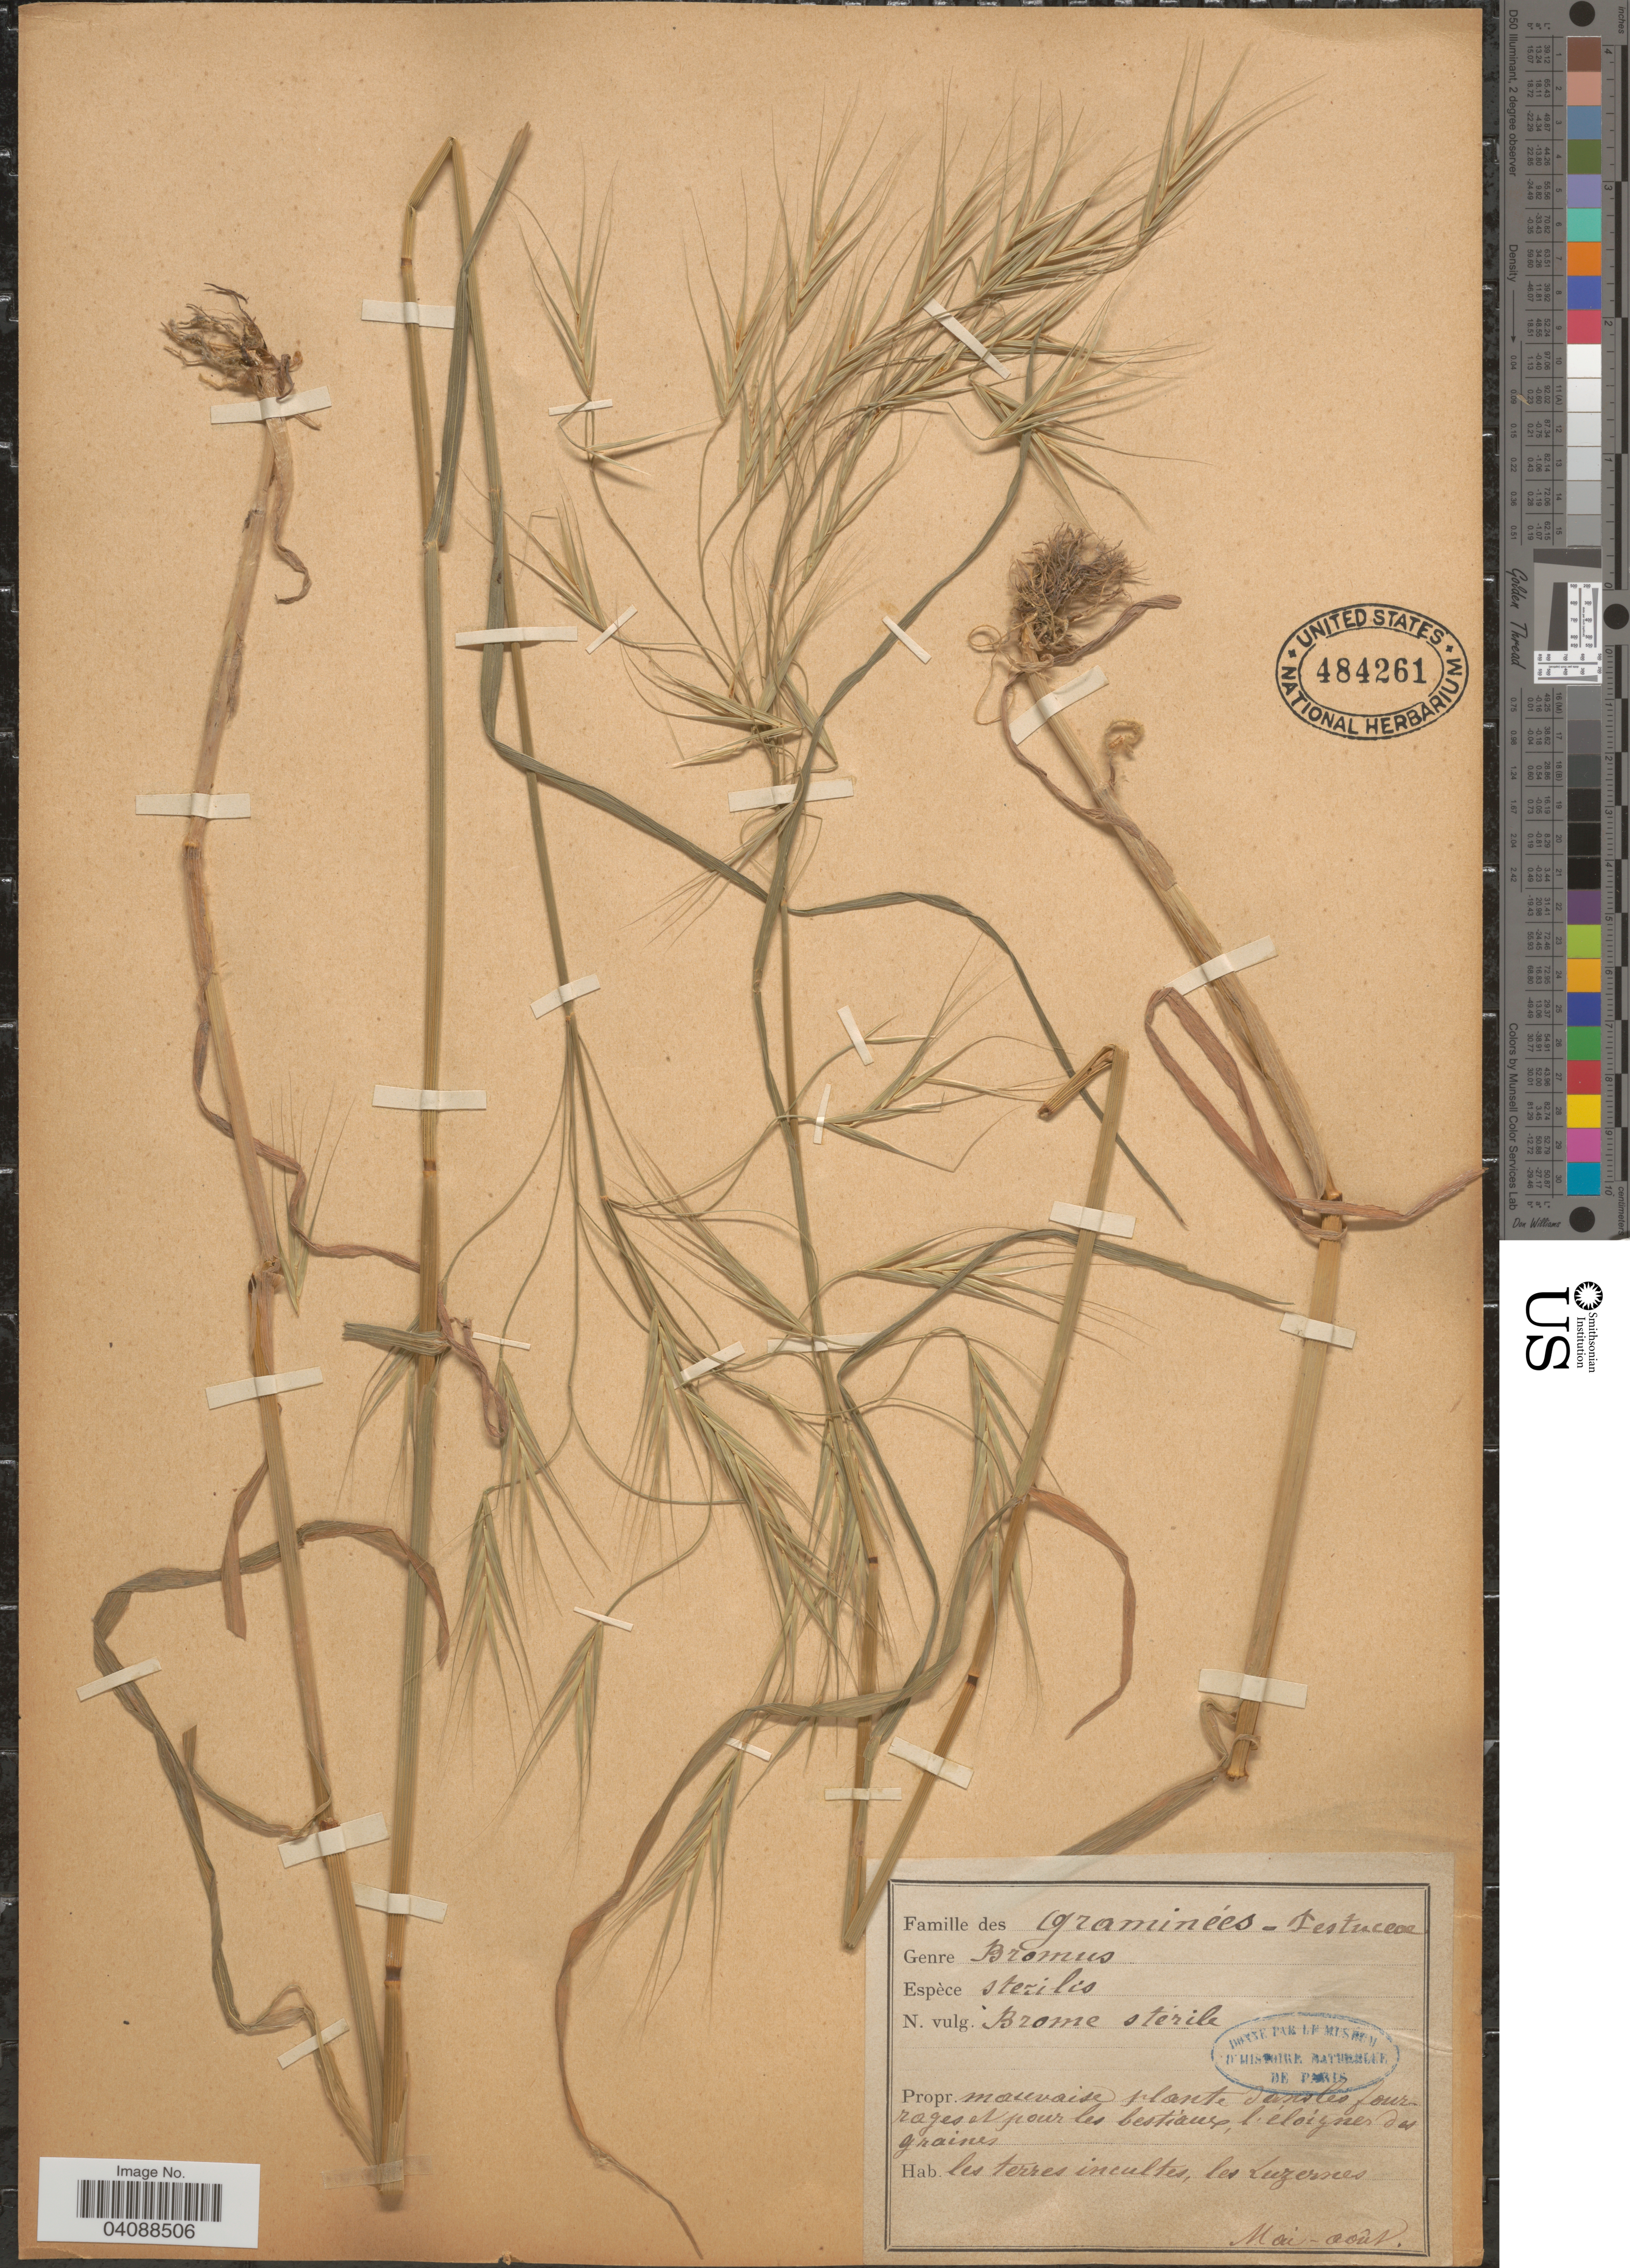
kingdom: Plantae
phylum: Tracheophyta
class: Liliopsida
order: Poales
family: Poaceae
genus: Bromus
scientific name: Bromus sterilis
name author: L.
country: Switzerland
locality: Les terres incultes, les Luzernes.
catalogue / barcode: US 484261